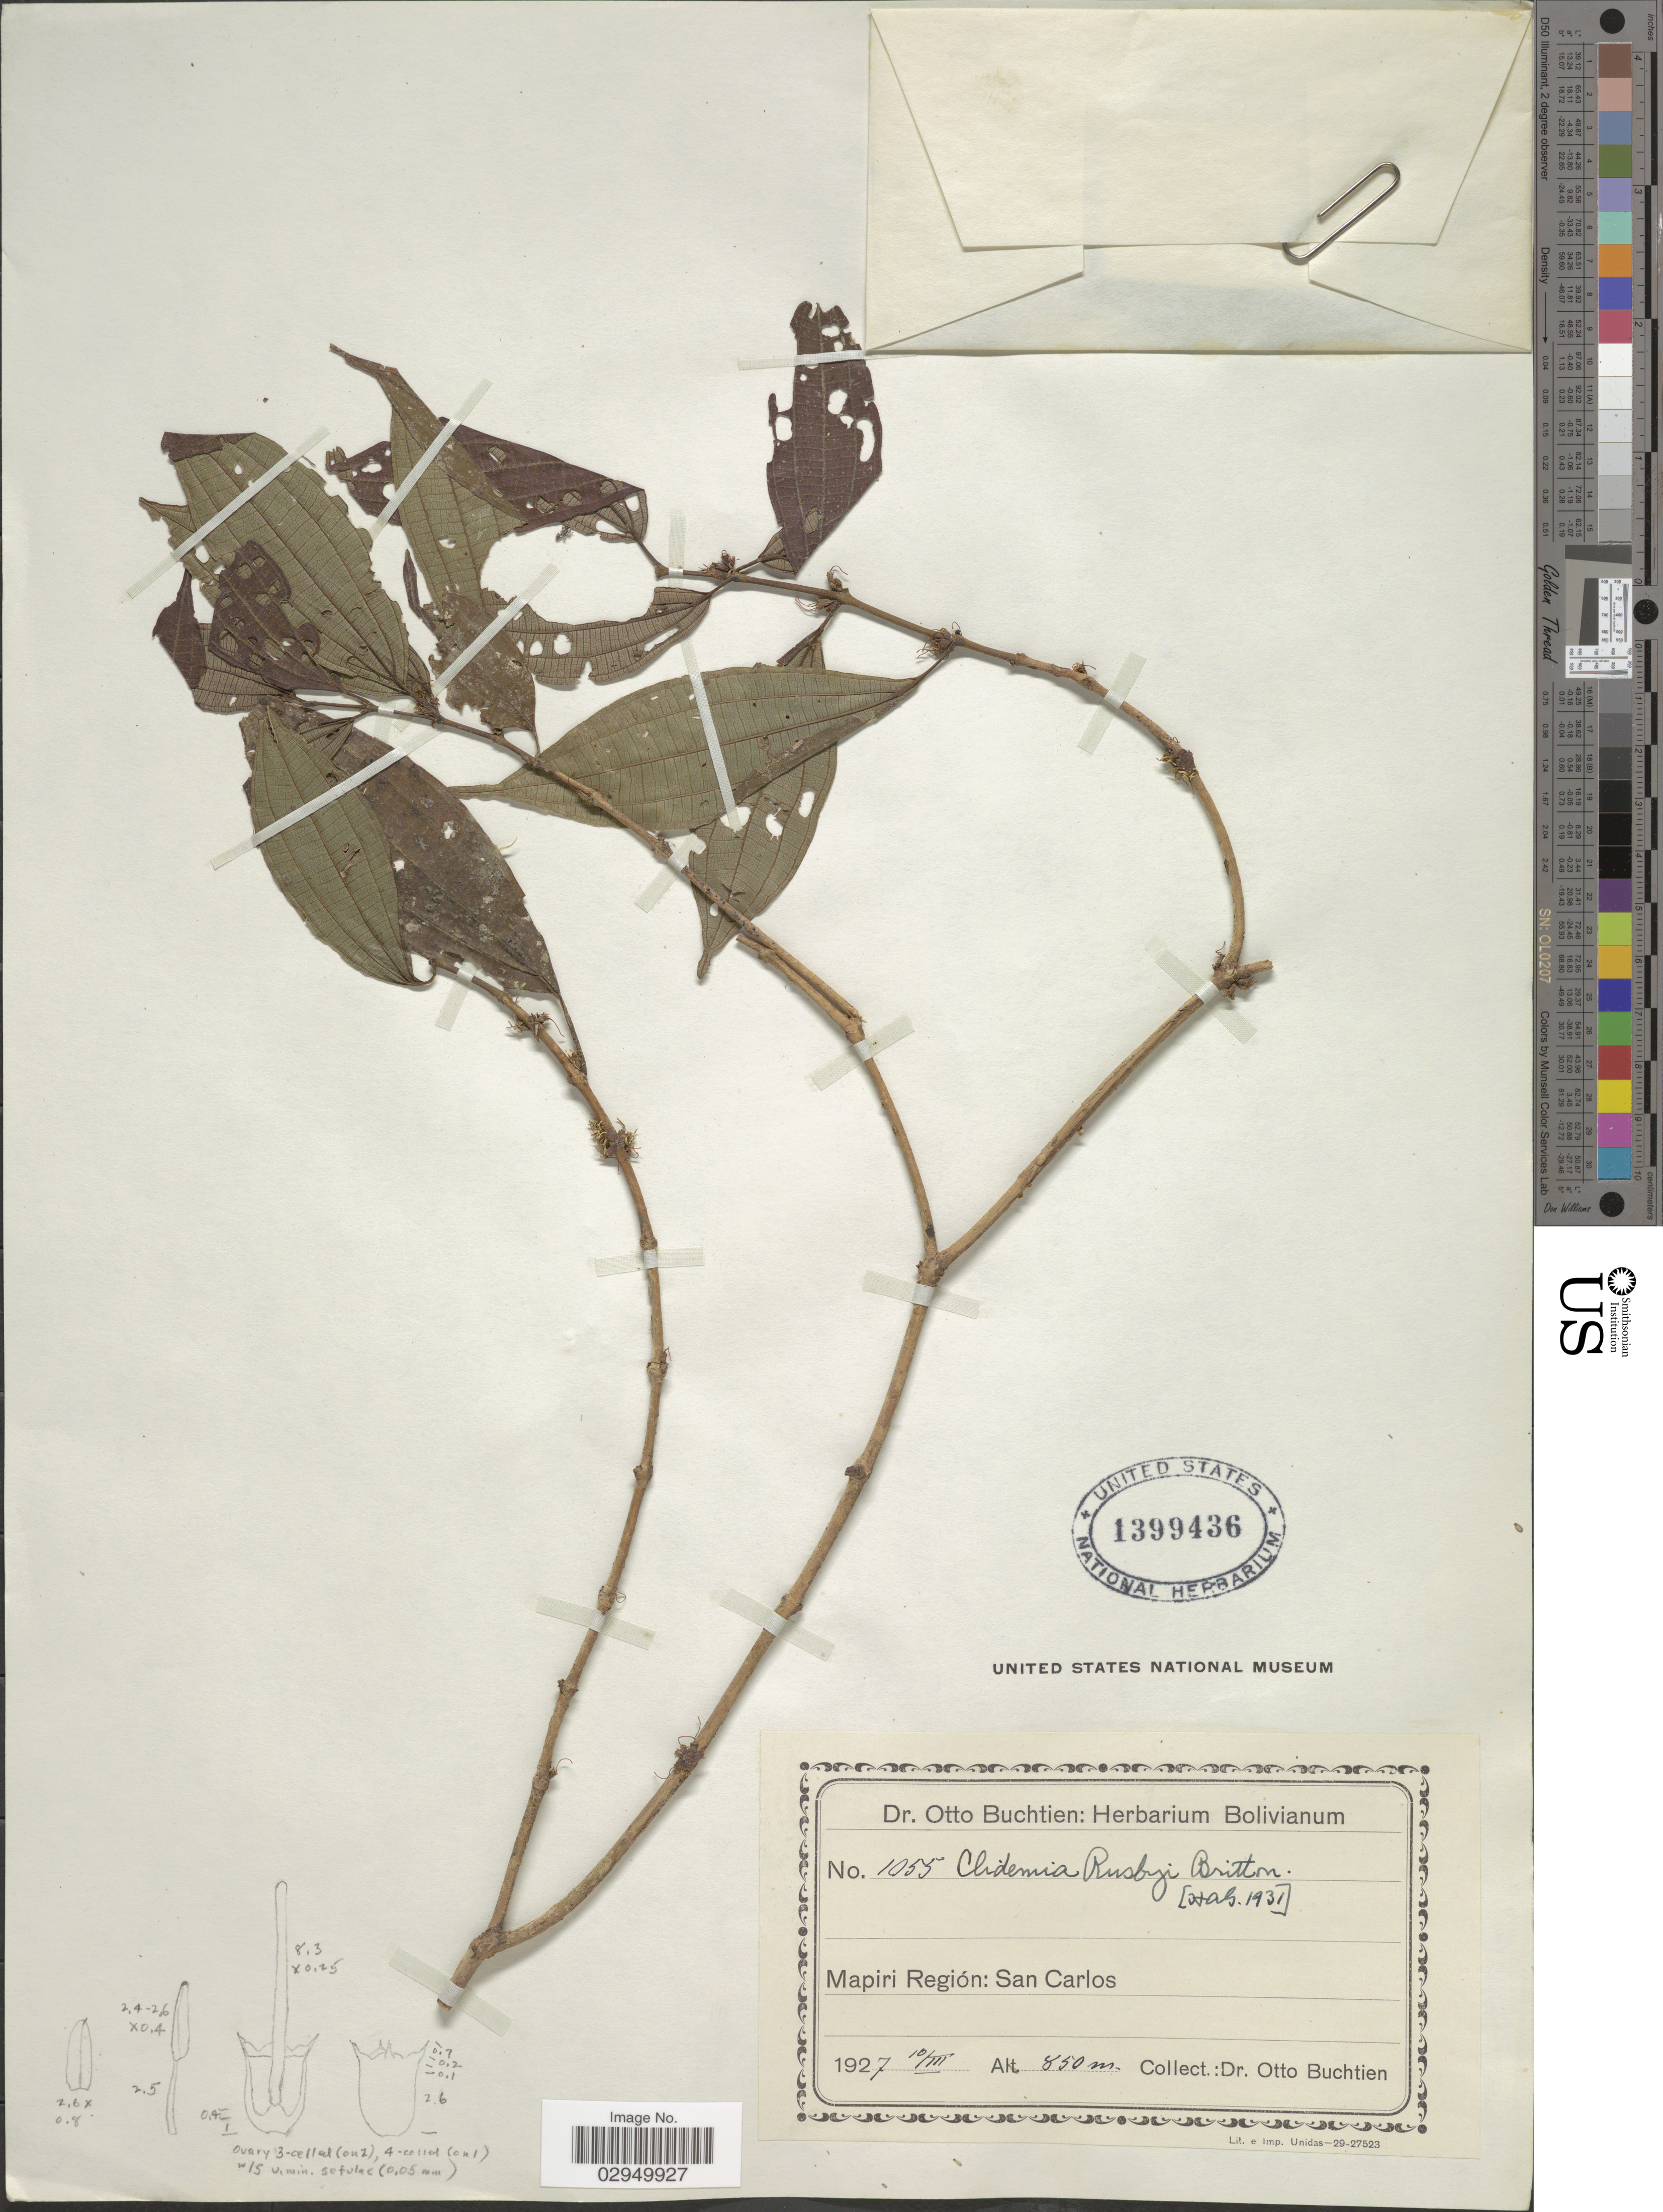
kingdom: Plantae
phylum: Tracheophyta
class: Magnoliopsida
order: Myrtales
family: Melastomataceae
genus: Clidemia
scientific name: Clidemia sessiliflora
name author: (Naudin) Cogn.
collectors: O. Buchtien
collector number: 1055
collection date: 1927-03-10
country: Bolivia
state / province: La Paz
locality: Mapiri Región: San Carlos.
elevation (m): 850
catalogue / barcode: US 1399436